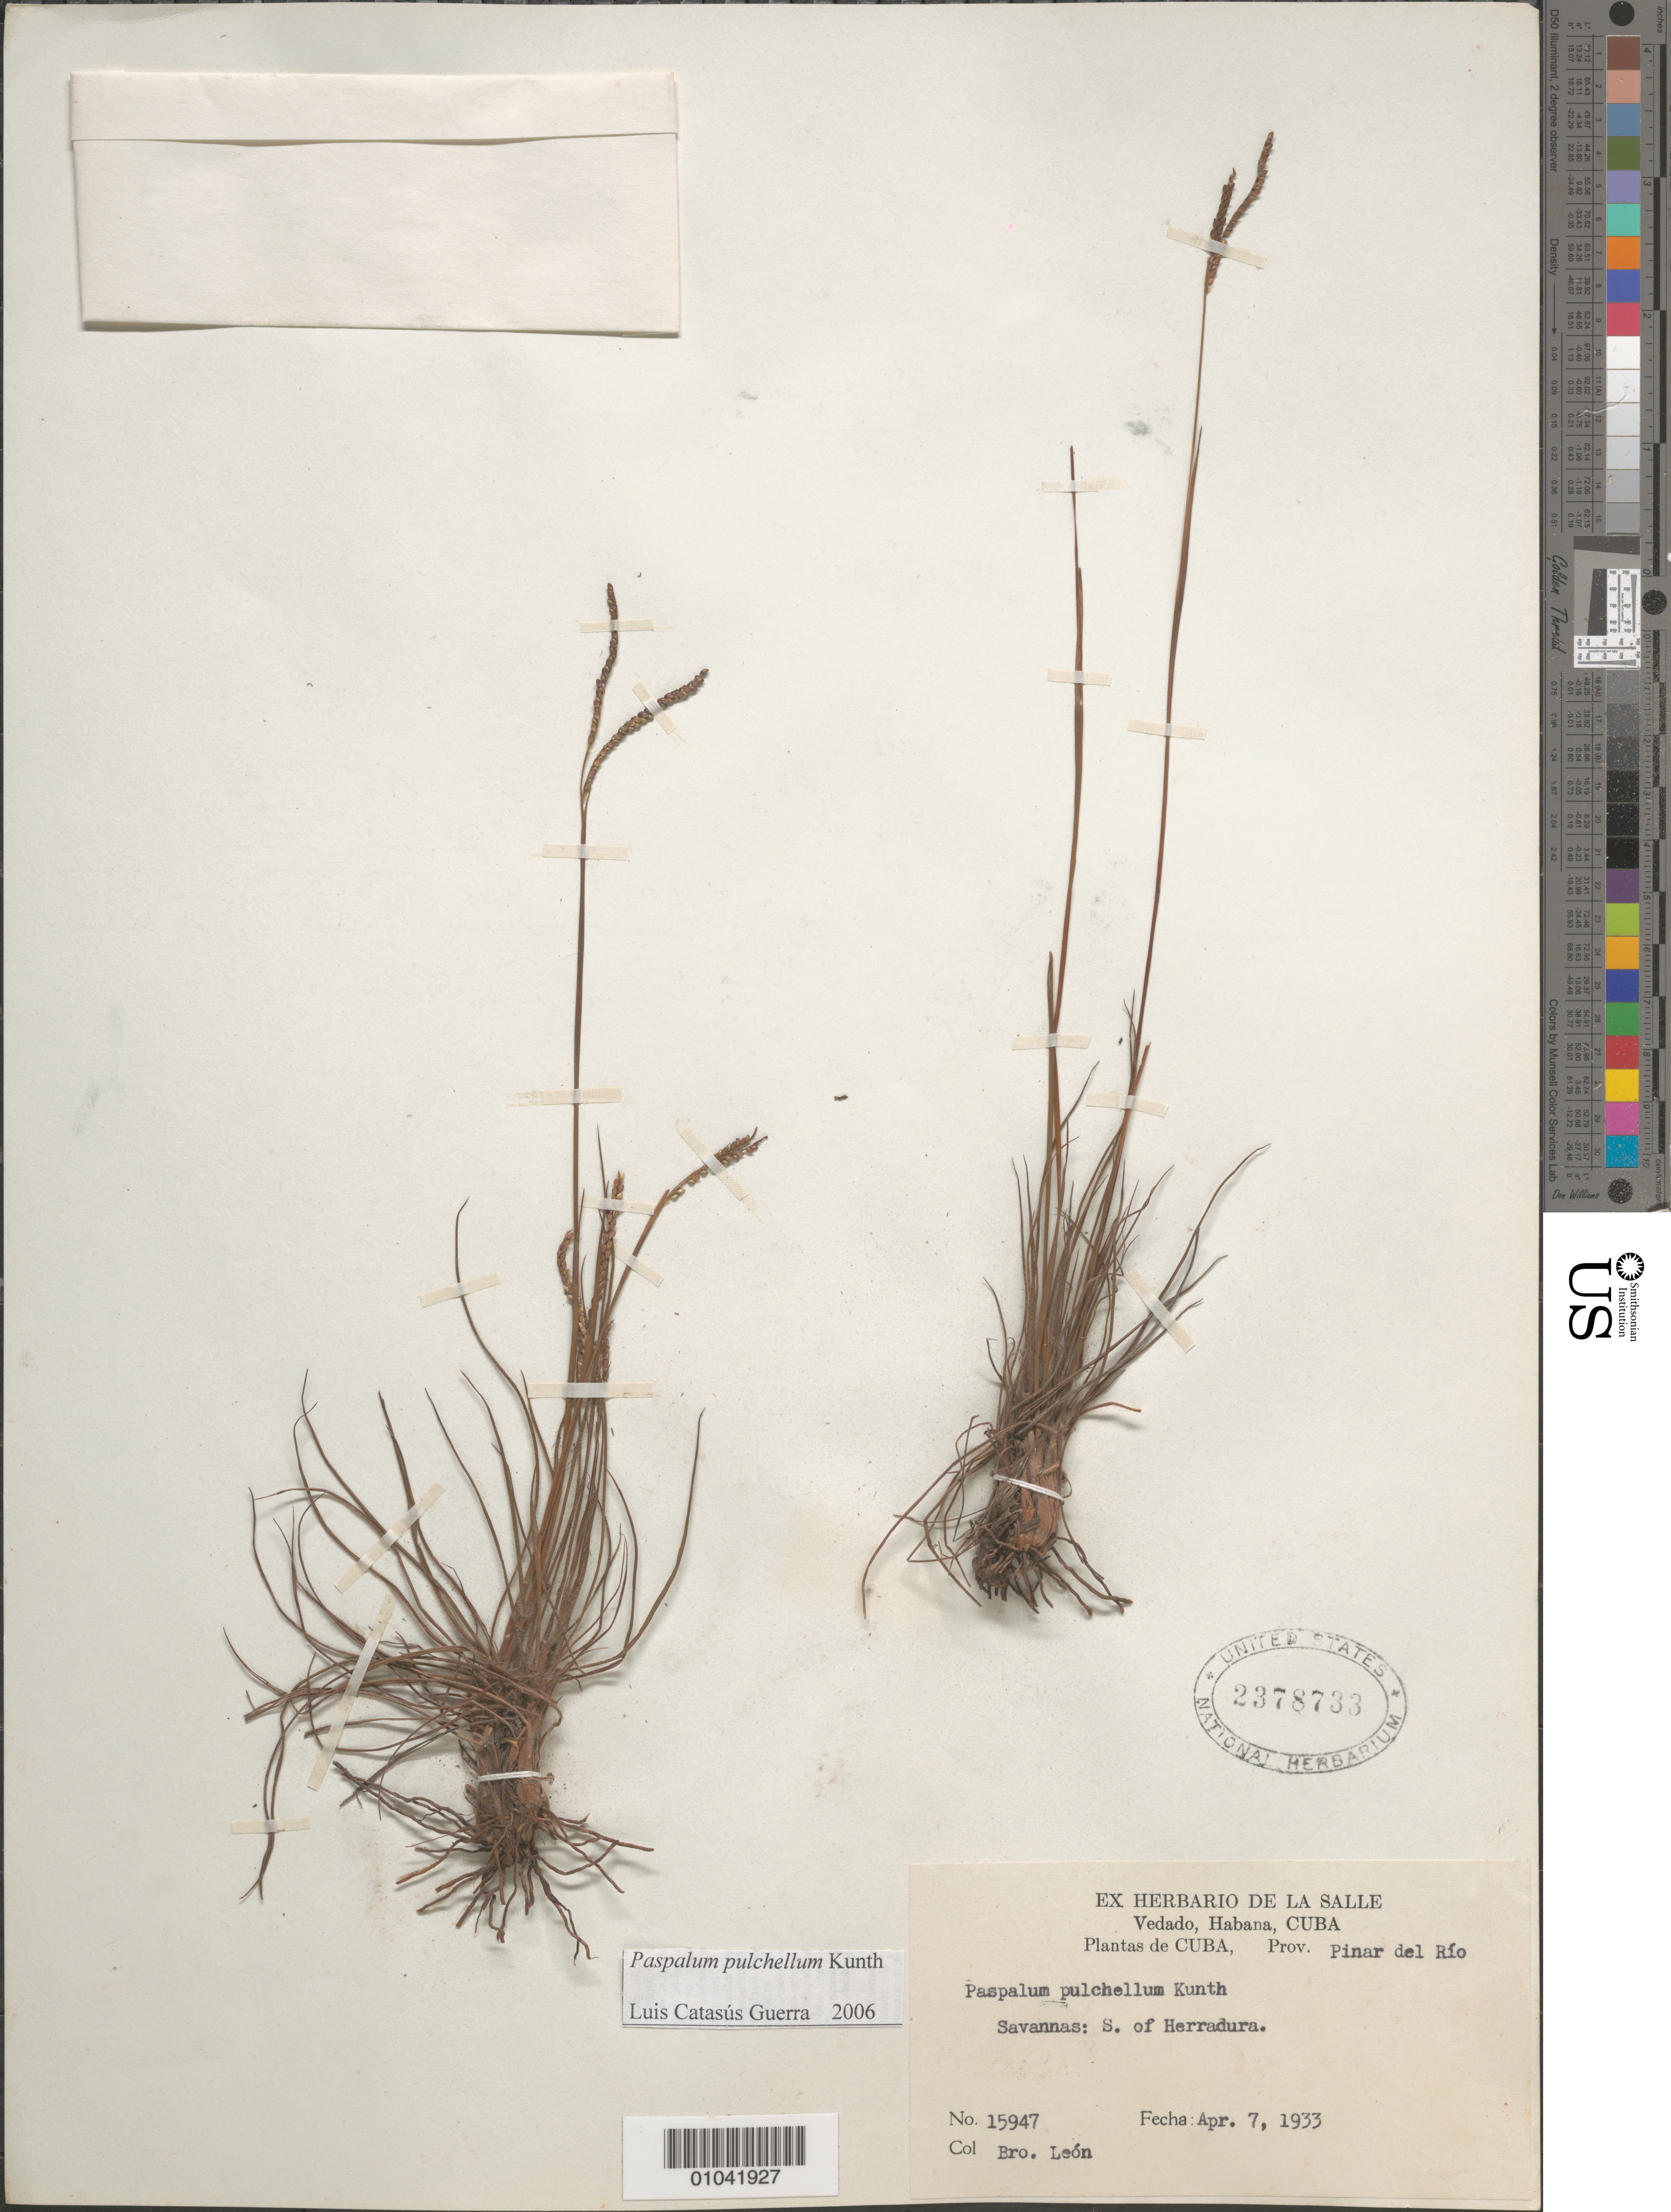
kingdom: Plantae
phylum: Tracheophyta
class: Liliopsida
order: Poales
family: Poaceae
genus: Paspalum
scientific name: Paspalum pulchellum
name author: Kunth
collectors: Bro. León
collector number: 15947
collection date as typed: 07 Apr 1933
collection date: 1933-04-07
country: Cuba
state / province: Pinar del Rio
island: Cuba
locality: S of Herradura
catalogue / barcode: US 2378733